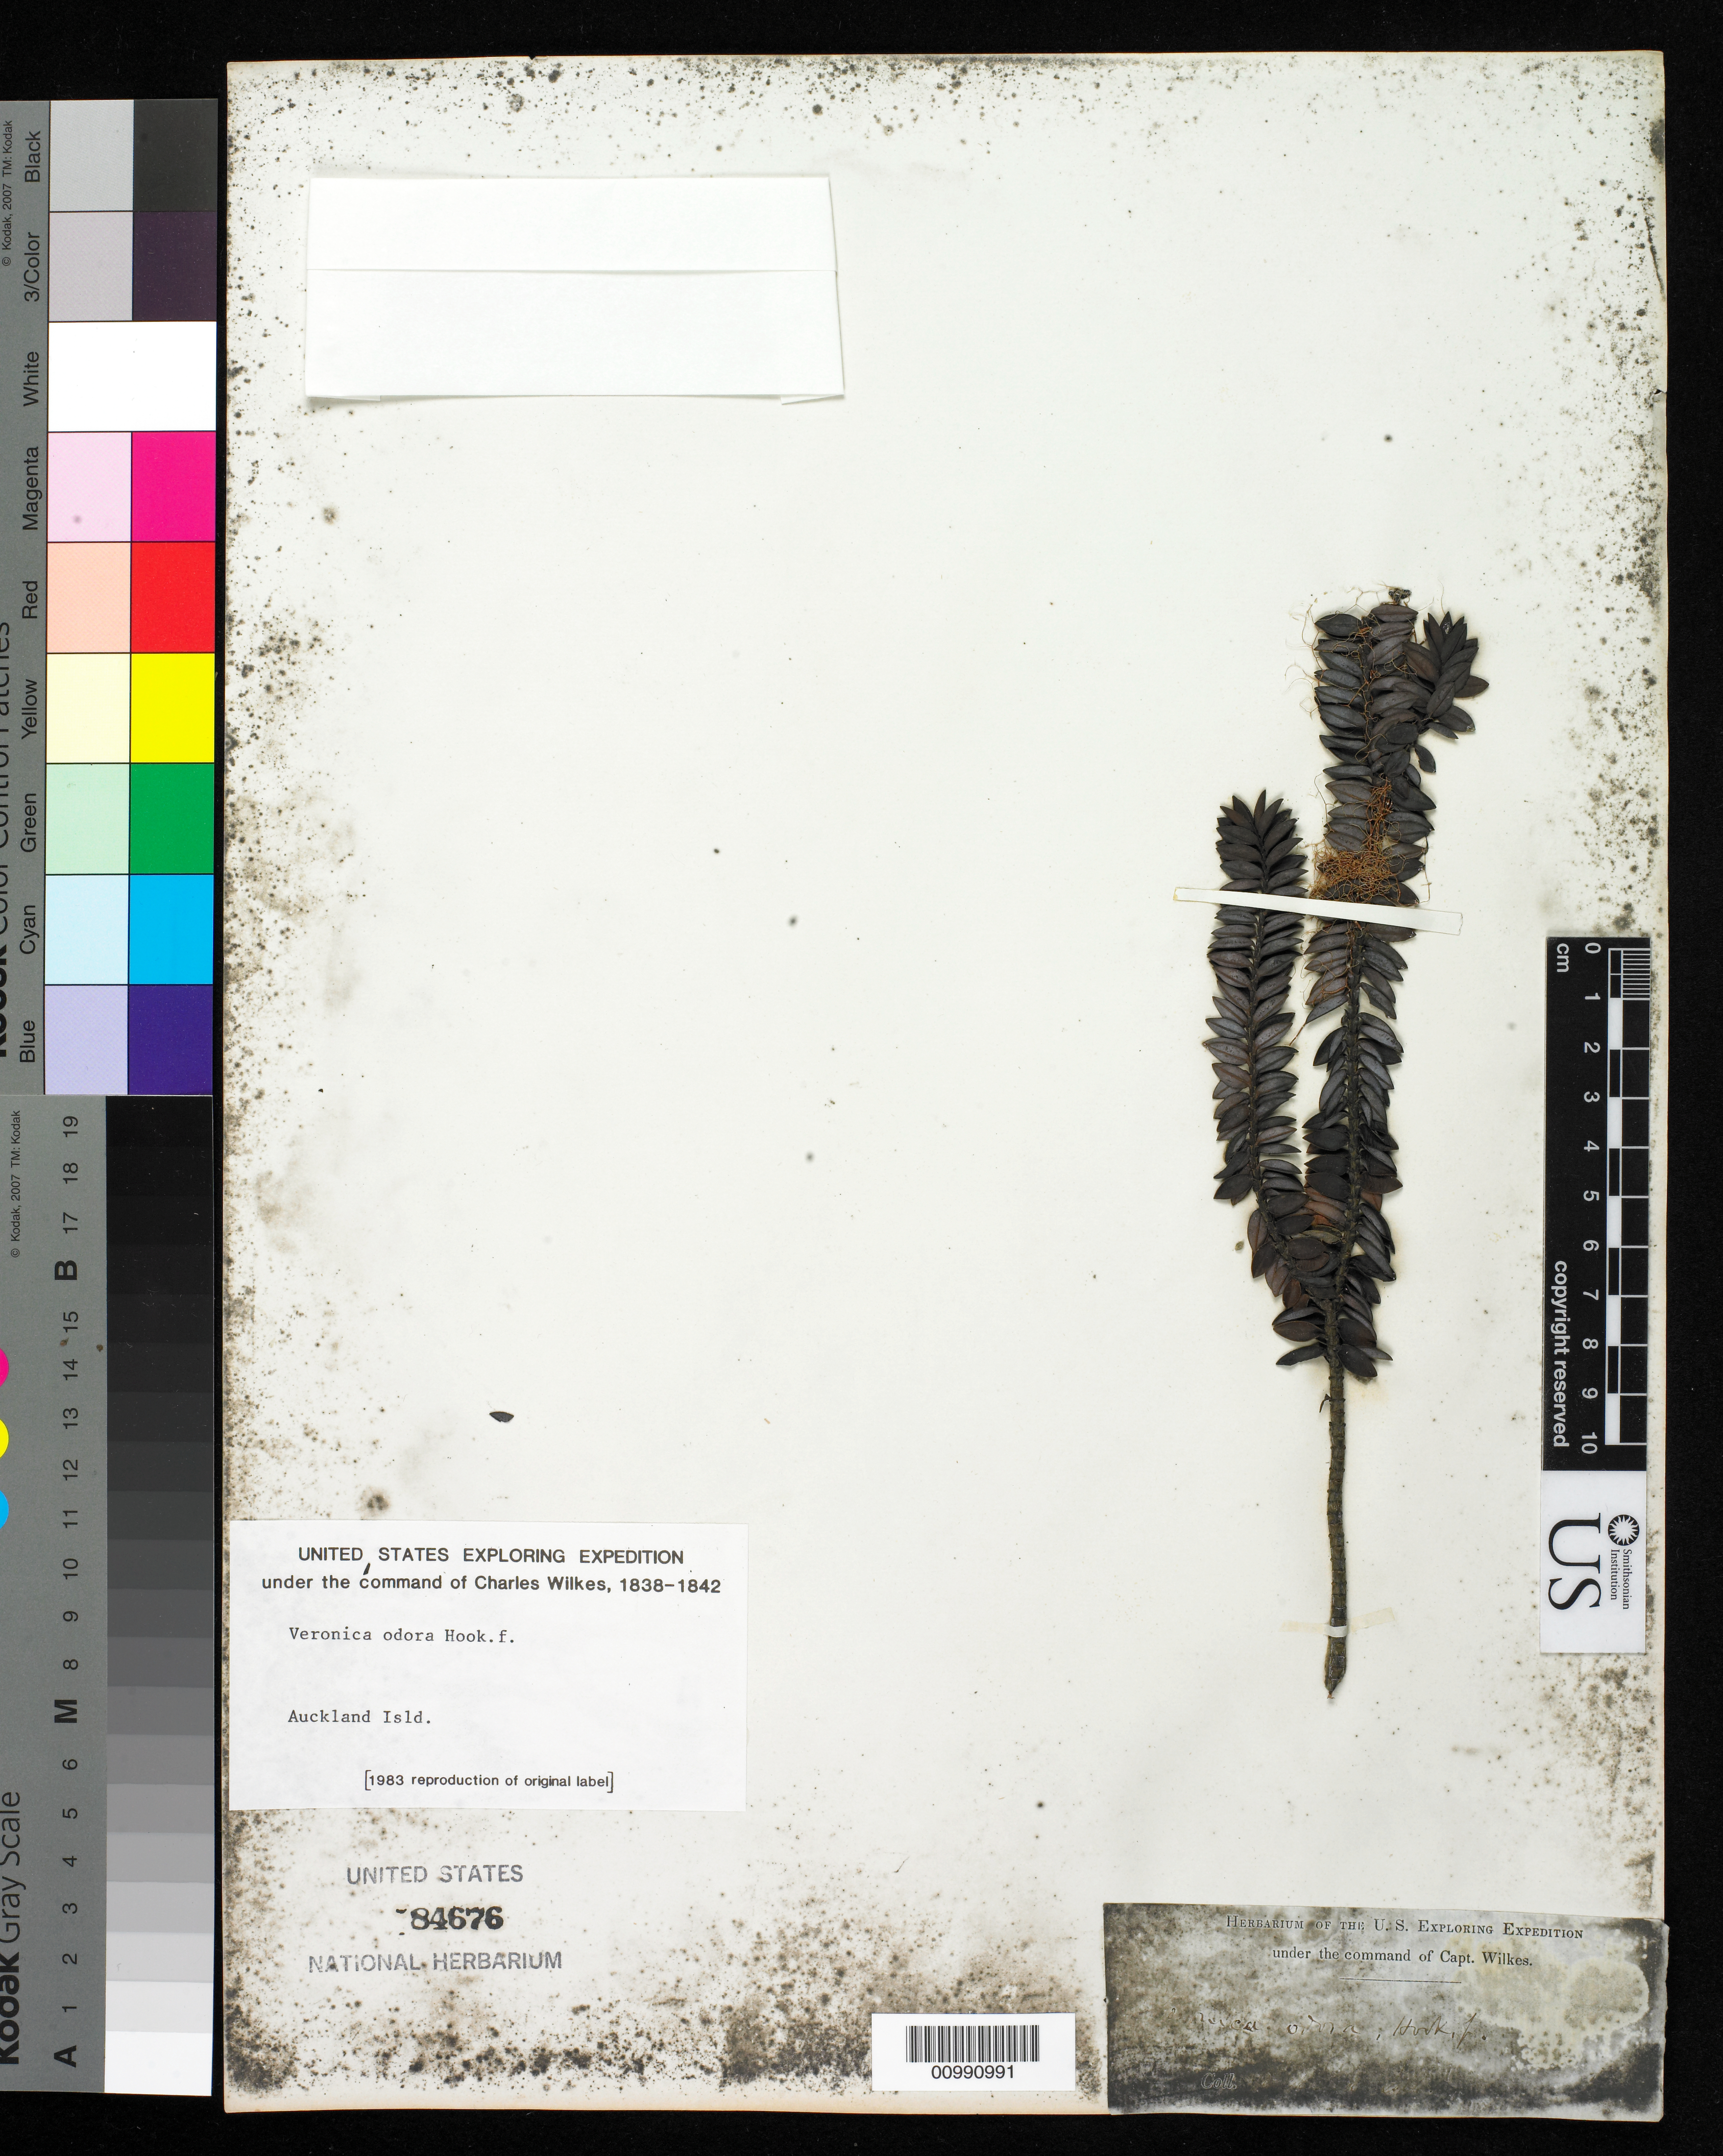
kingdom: Plantae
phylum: Tracheophyta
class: Magnoliopsida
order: Lamiales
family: Plantaginaceae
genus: Veronica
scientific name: Veronica notabilis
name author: F. Muell. ex Benth.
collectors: Wilkes Explor. Exped.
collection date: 1838/1842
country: New Zealand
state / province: Auckland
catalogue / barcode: US 84676